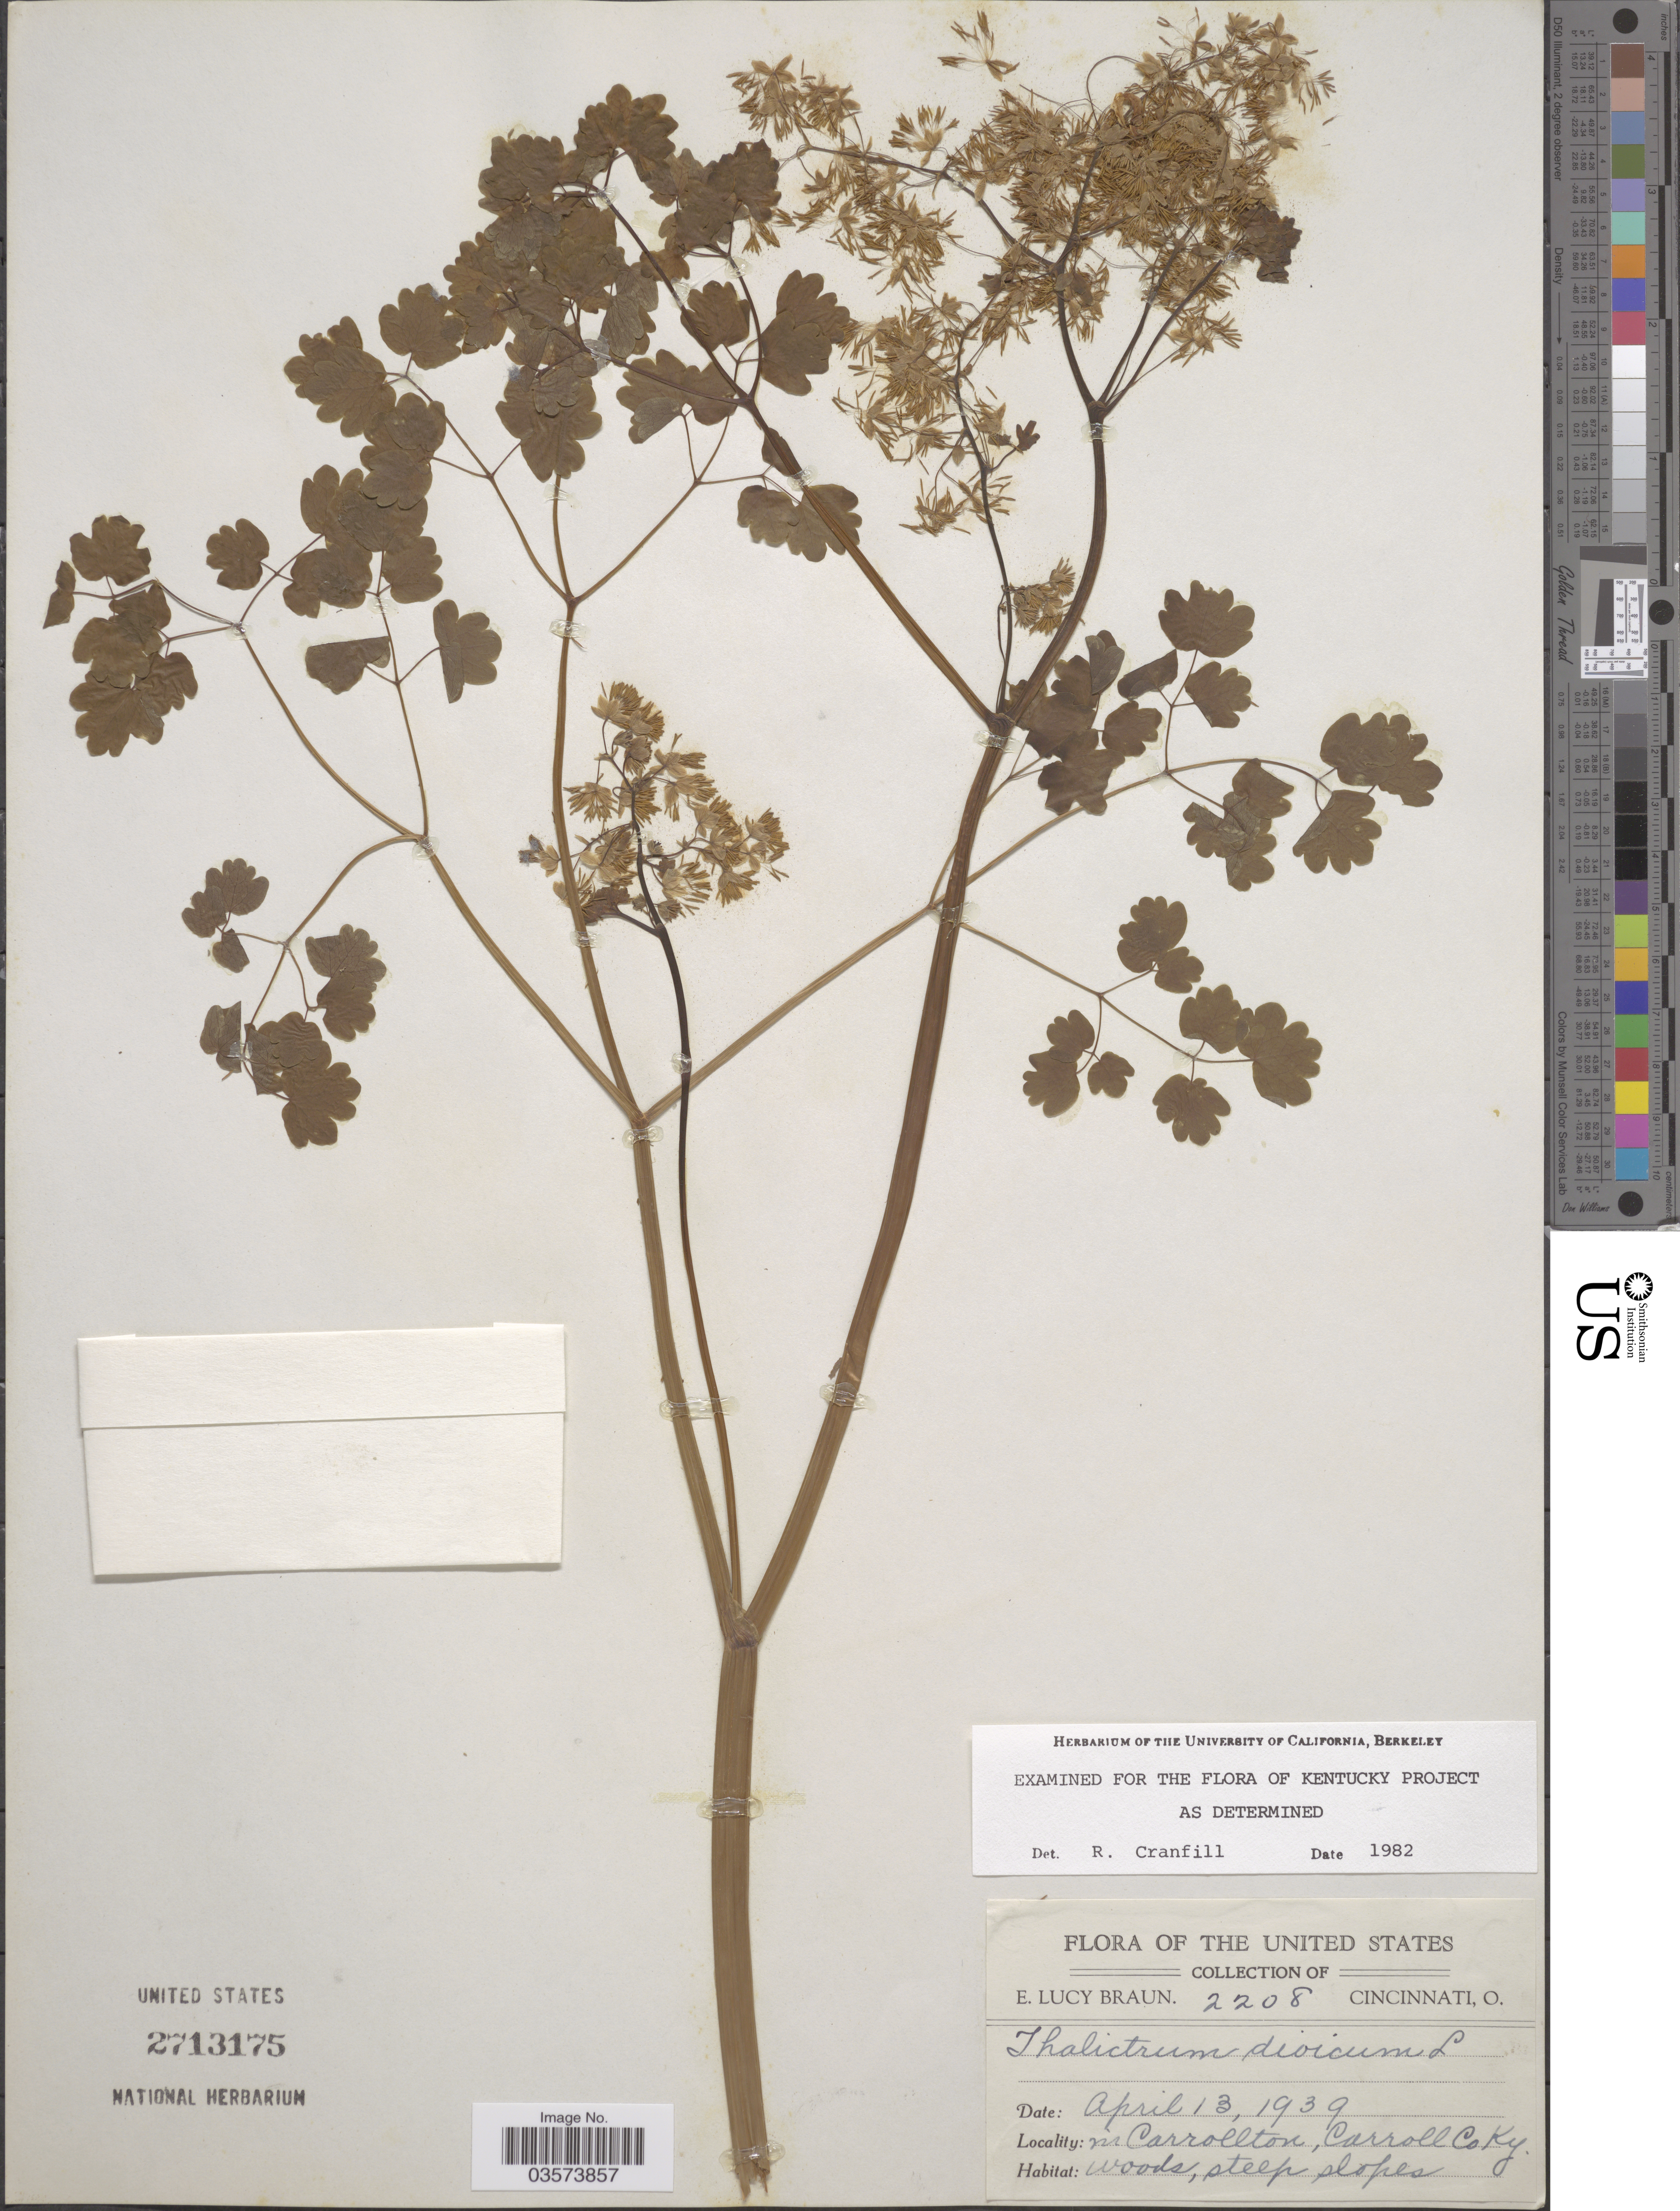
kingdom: Plantae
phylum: Tracheophyta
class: Magnoliopsida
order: Ranunculales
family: Ranunculaceae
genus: Thalictrum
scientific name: Thalictrum dioicum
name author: L.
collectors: L. E. Braun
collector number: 2208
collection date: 1939-04-13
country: United States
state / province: Kentucky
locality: Nr Carrollton, Carroll Co.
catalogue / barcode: US 2713175